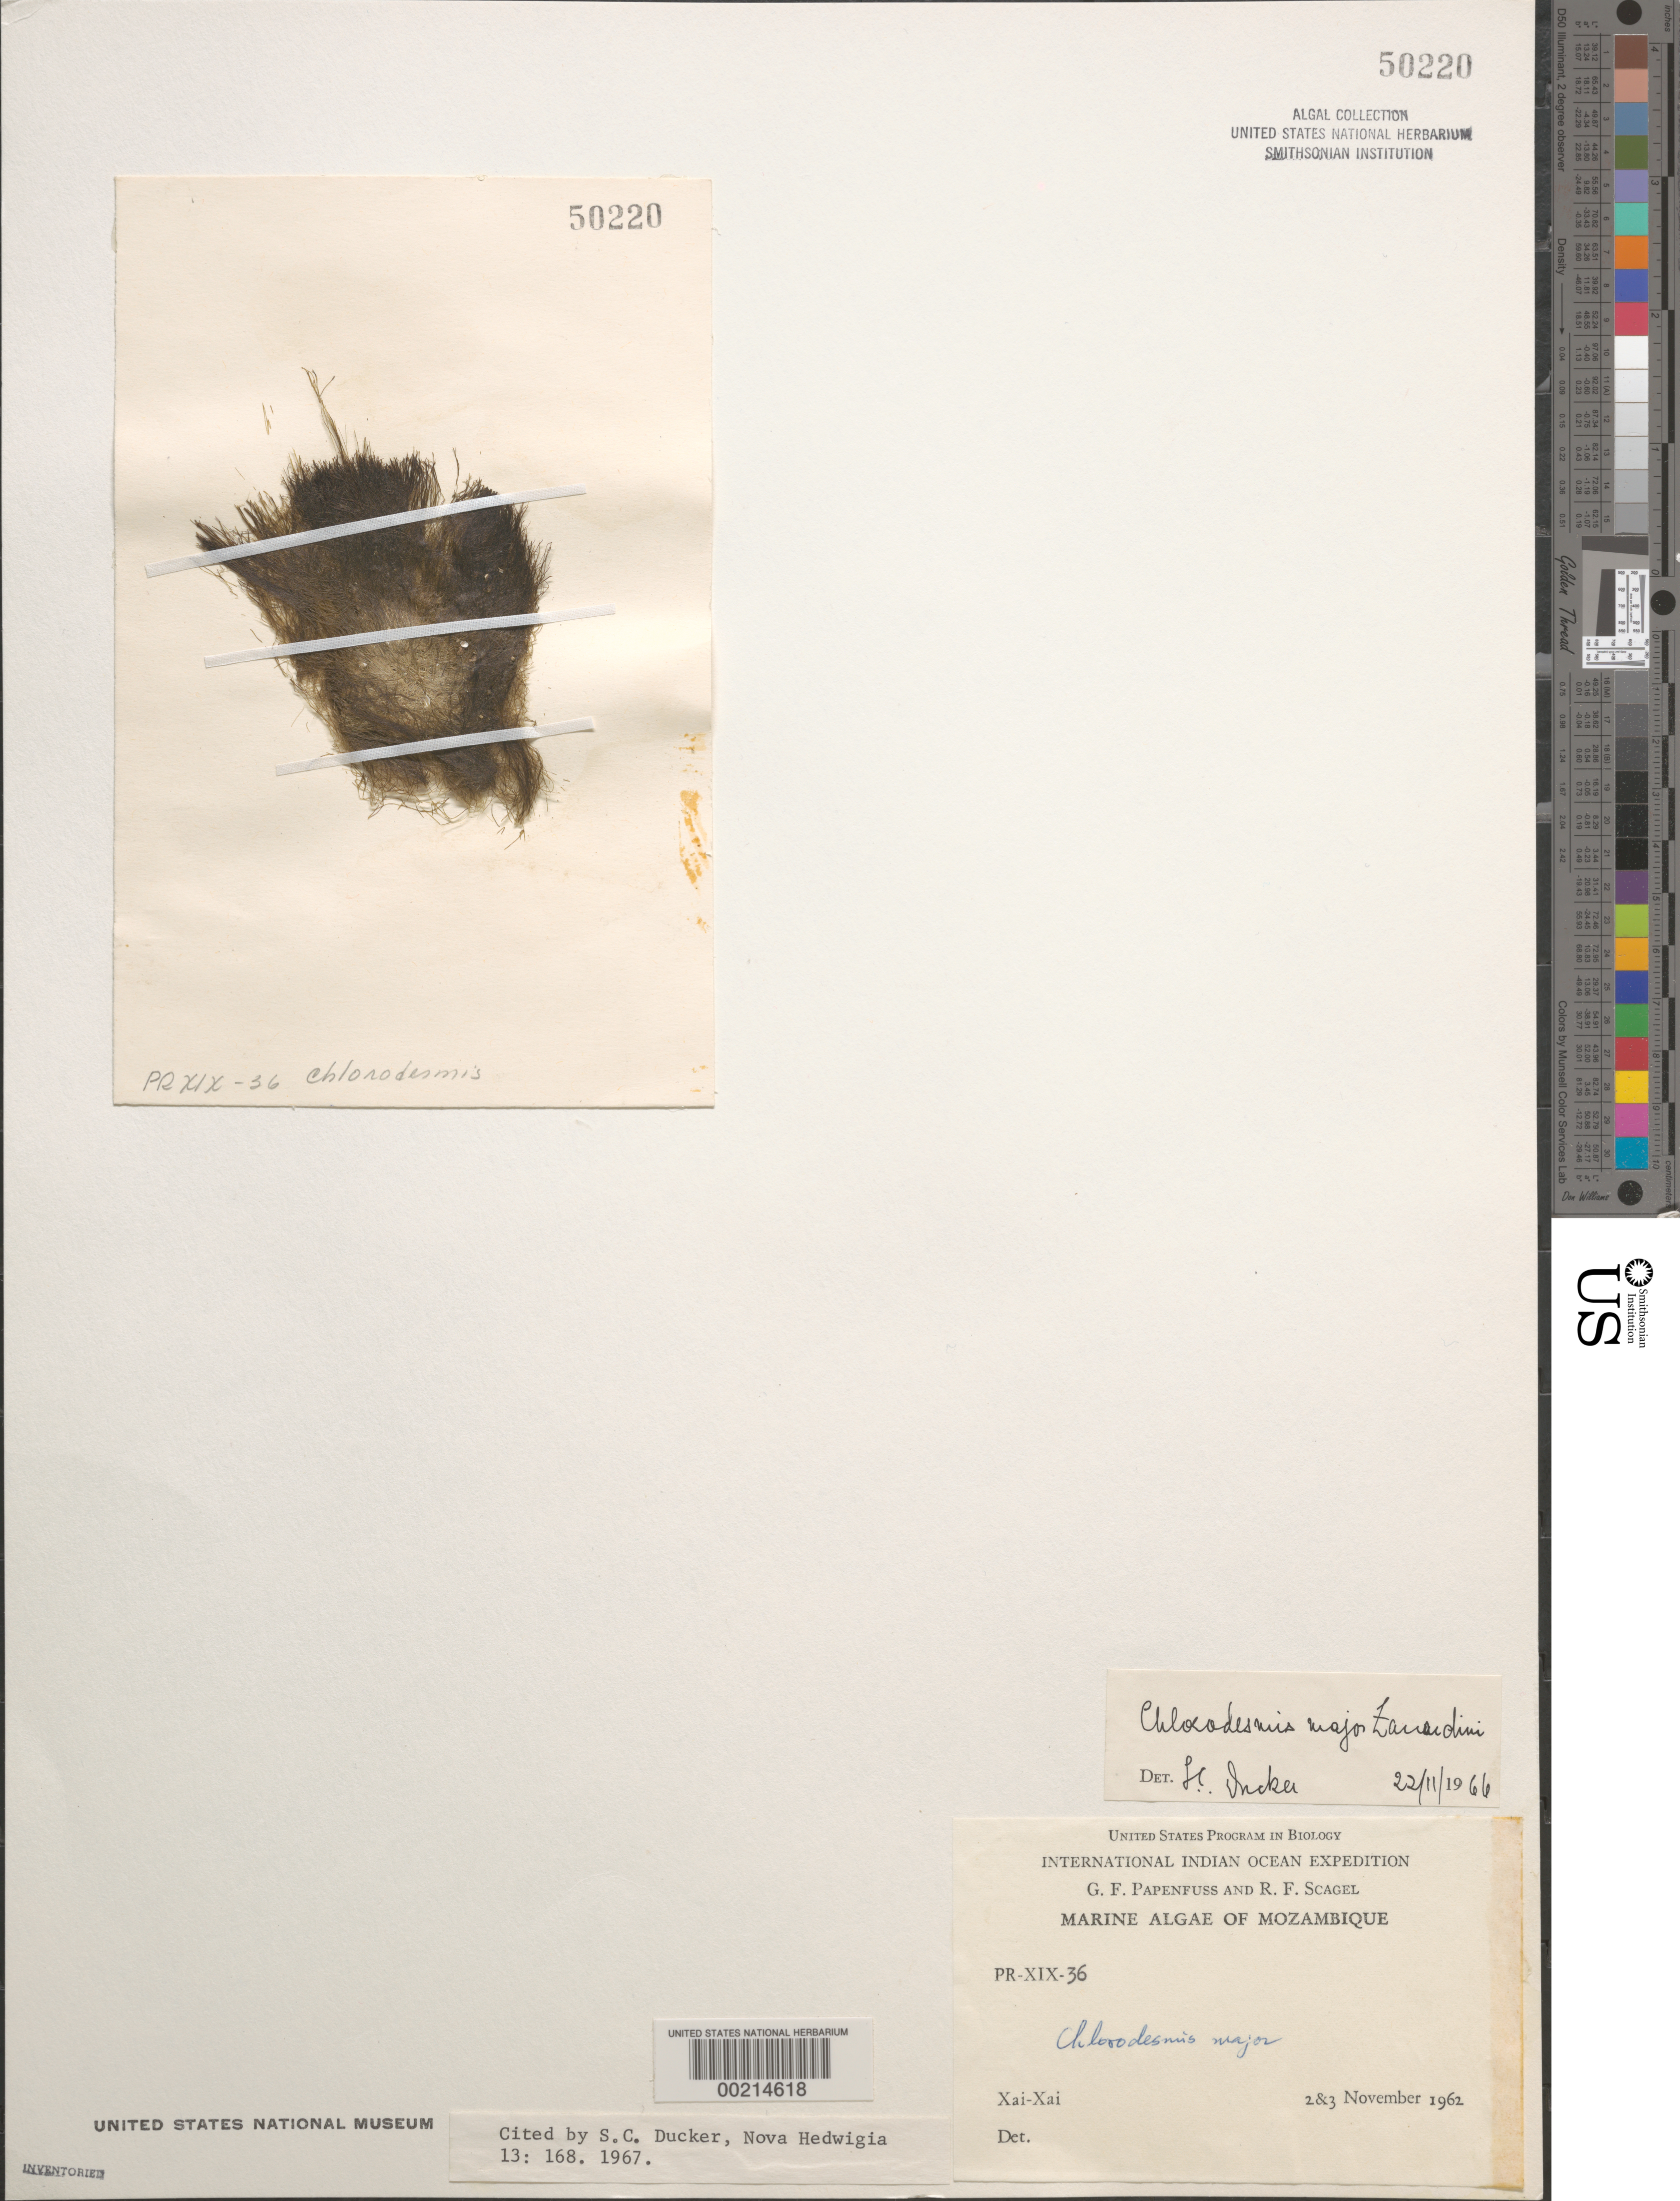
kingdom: Plantae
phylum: Chlorophyta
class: Ulvophyceae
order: Bryopsidales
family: Udoteaceae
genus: Chlorodesmis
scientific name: Chlorodesmis major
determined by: Ducker, S. C.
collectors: G. Papenfuss & R. F. Scagel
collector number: PR-XIX-36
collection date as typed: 02 Nov 1962 and 03 Nov 1962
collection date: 1962-11-02,1962-11-03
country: Mozambique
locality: Xai-Xai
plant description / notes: International Indian Ocean Expedition, 1962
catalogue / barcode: US 50220